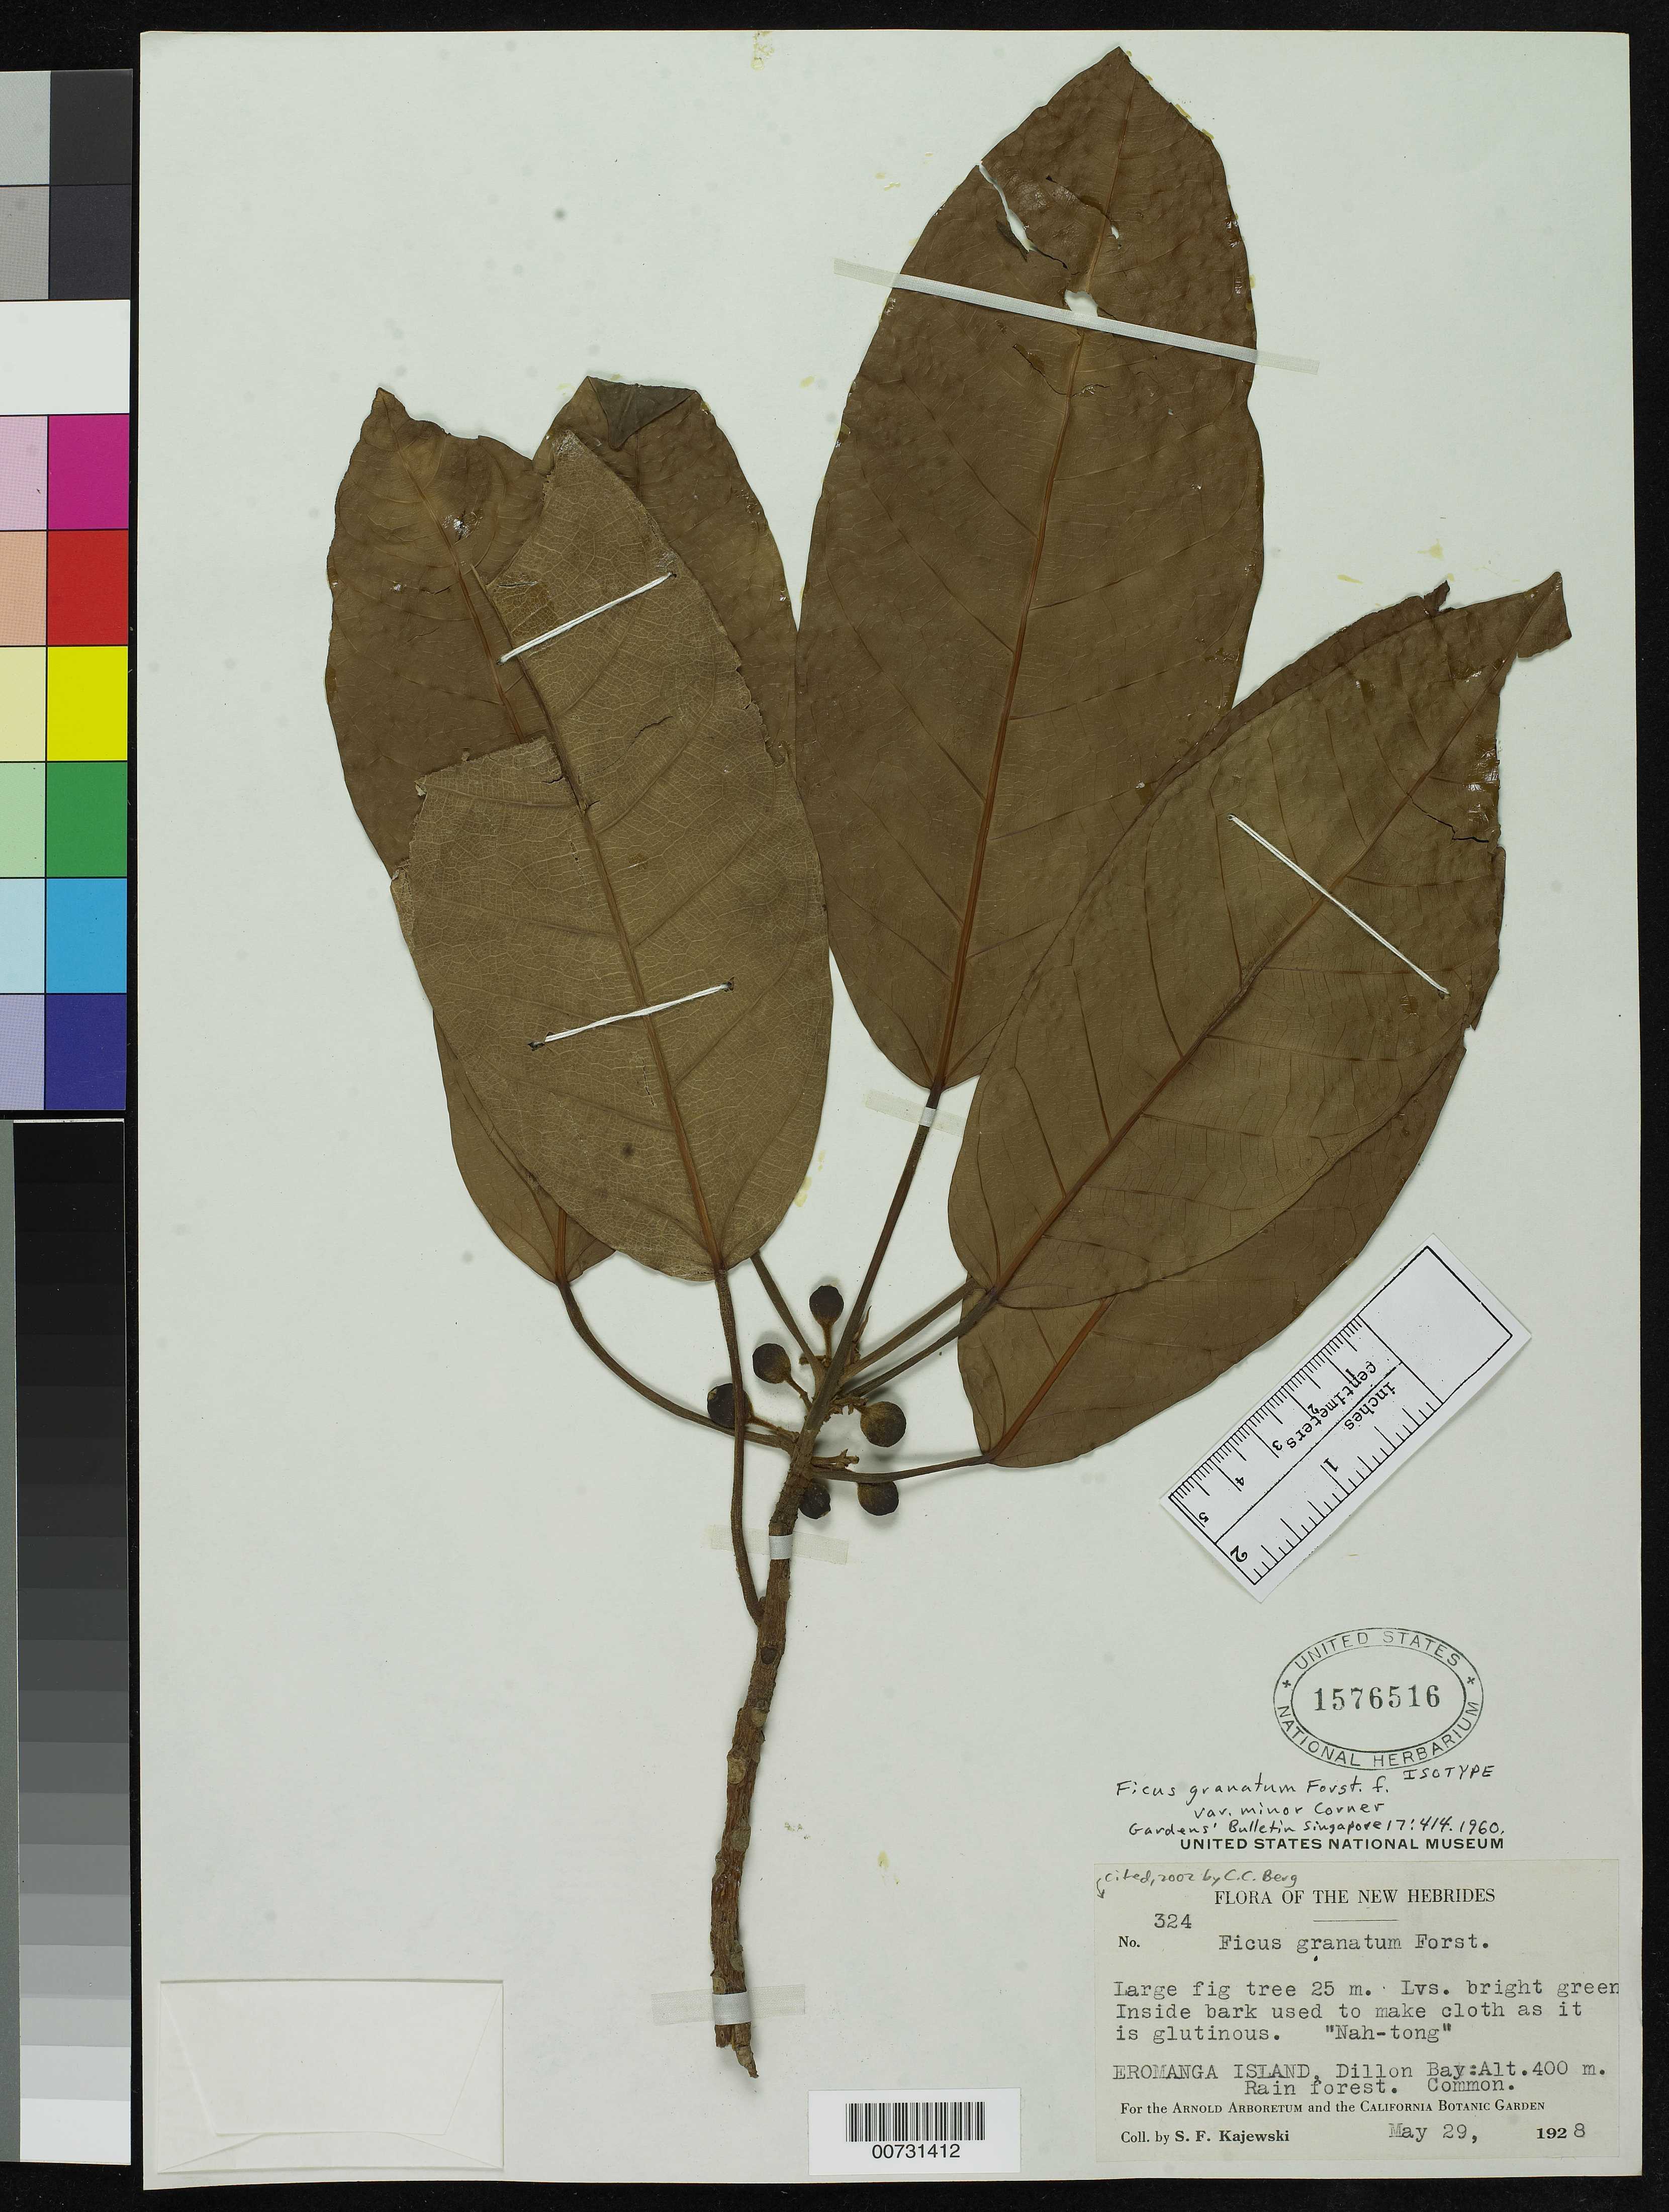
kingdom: Plantae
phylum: Tracheophyta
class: Magnoliopsida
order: Rosales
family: Moraceae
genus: Ficus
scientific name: Ficus granatum var. minor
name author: Corner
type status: Isotype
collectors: S. Kajewski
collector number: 324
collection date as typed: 29 May 1928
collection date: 1928-05-29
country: Vanuatu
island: Erromango [Eromanga]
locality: Eromanga Island, Dillon Bay.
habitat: Rain forest.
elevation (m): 400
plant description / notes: Cited 2002 by C.C. Berg.; Common name: "Nah-tong"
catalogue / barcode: US 1576516